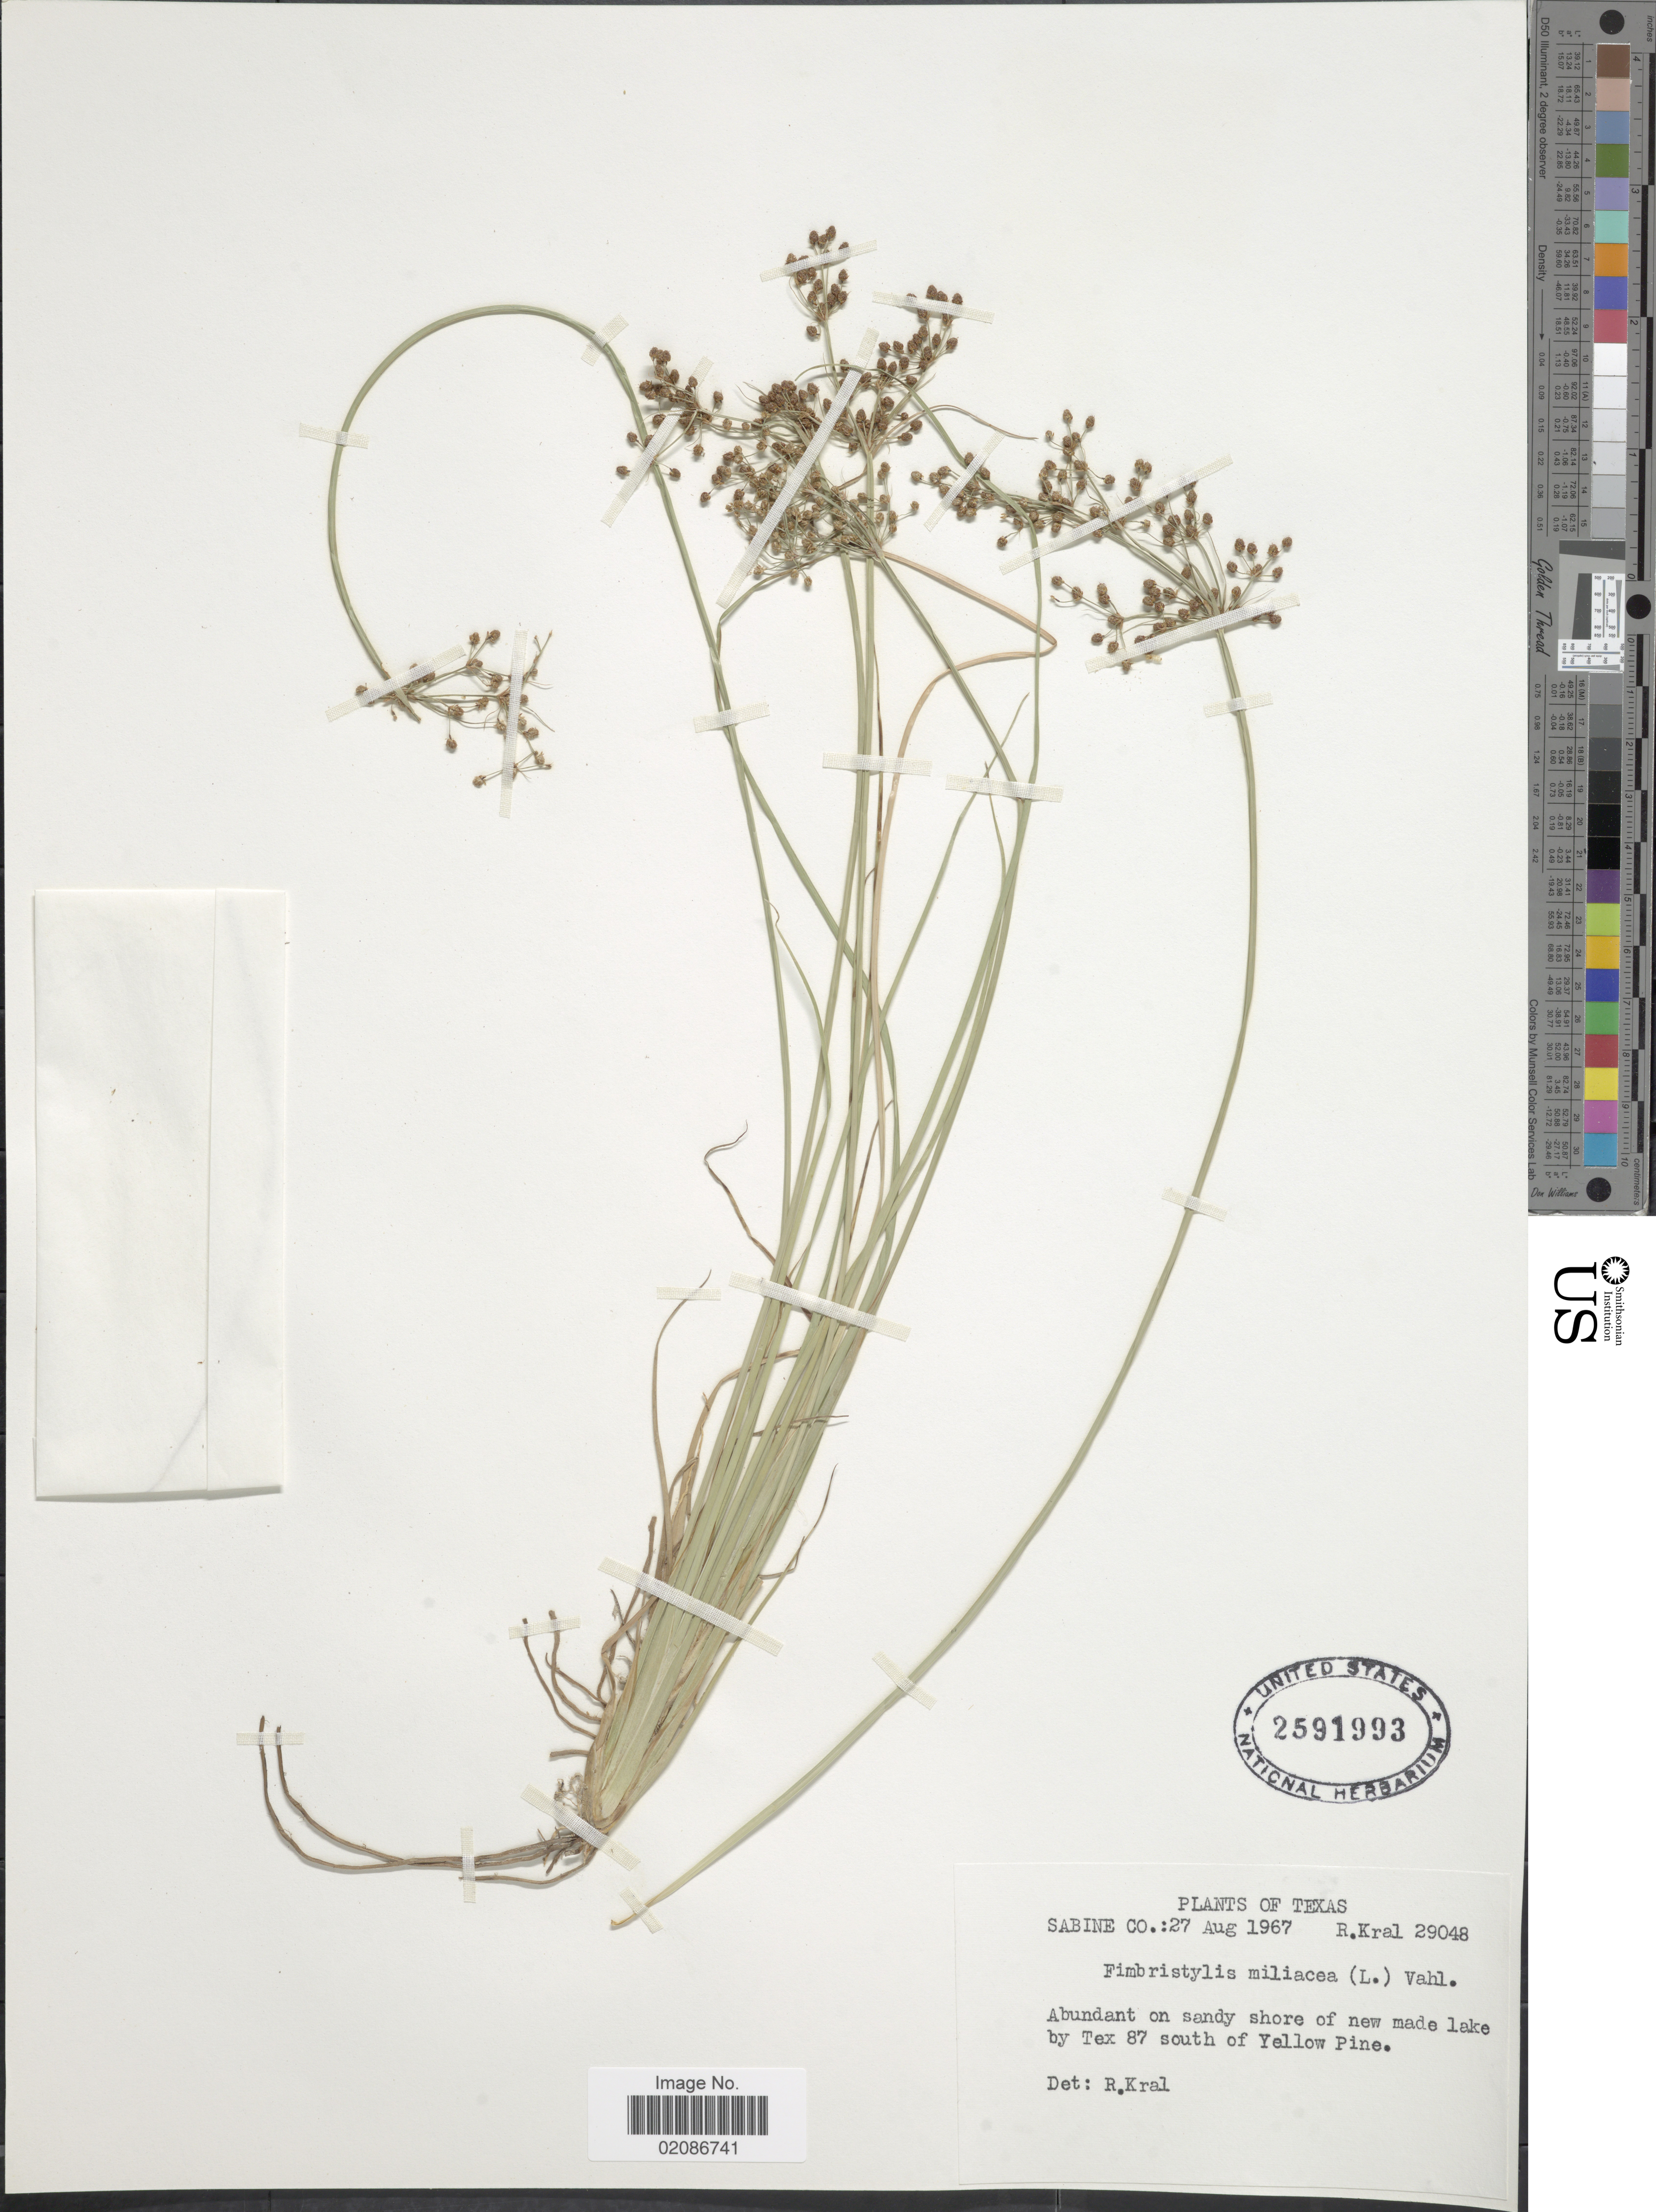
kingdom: Plantae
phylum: Tracheophyta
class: Liliopsida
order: Poales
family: Cyperaceae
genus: Fimbristylis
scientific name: Fimbristylis littoralis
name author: Gaudich.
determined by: Strong, M. T., (US), Smithsonian Institution - National Museum of Natural History (UNITED STATES)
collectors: R. Kral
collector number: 29048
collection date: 1967-08-27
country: United States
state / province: Texas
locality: Sabine Co.: Abundant on sandy shore of new made lake by Tex 87 south of Yellow Pine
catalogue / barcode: US 2591993